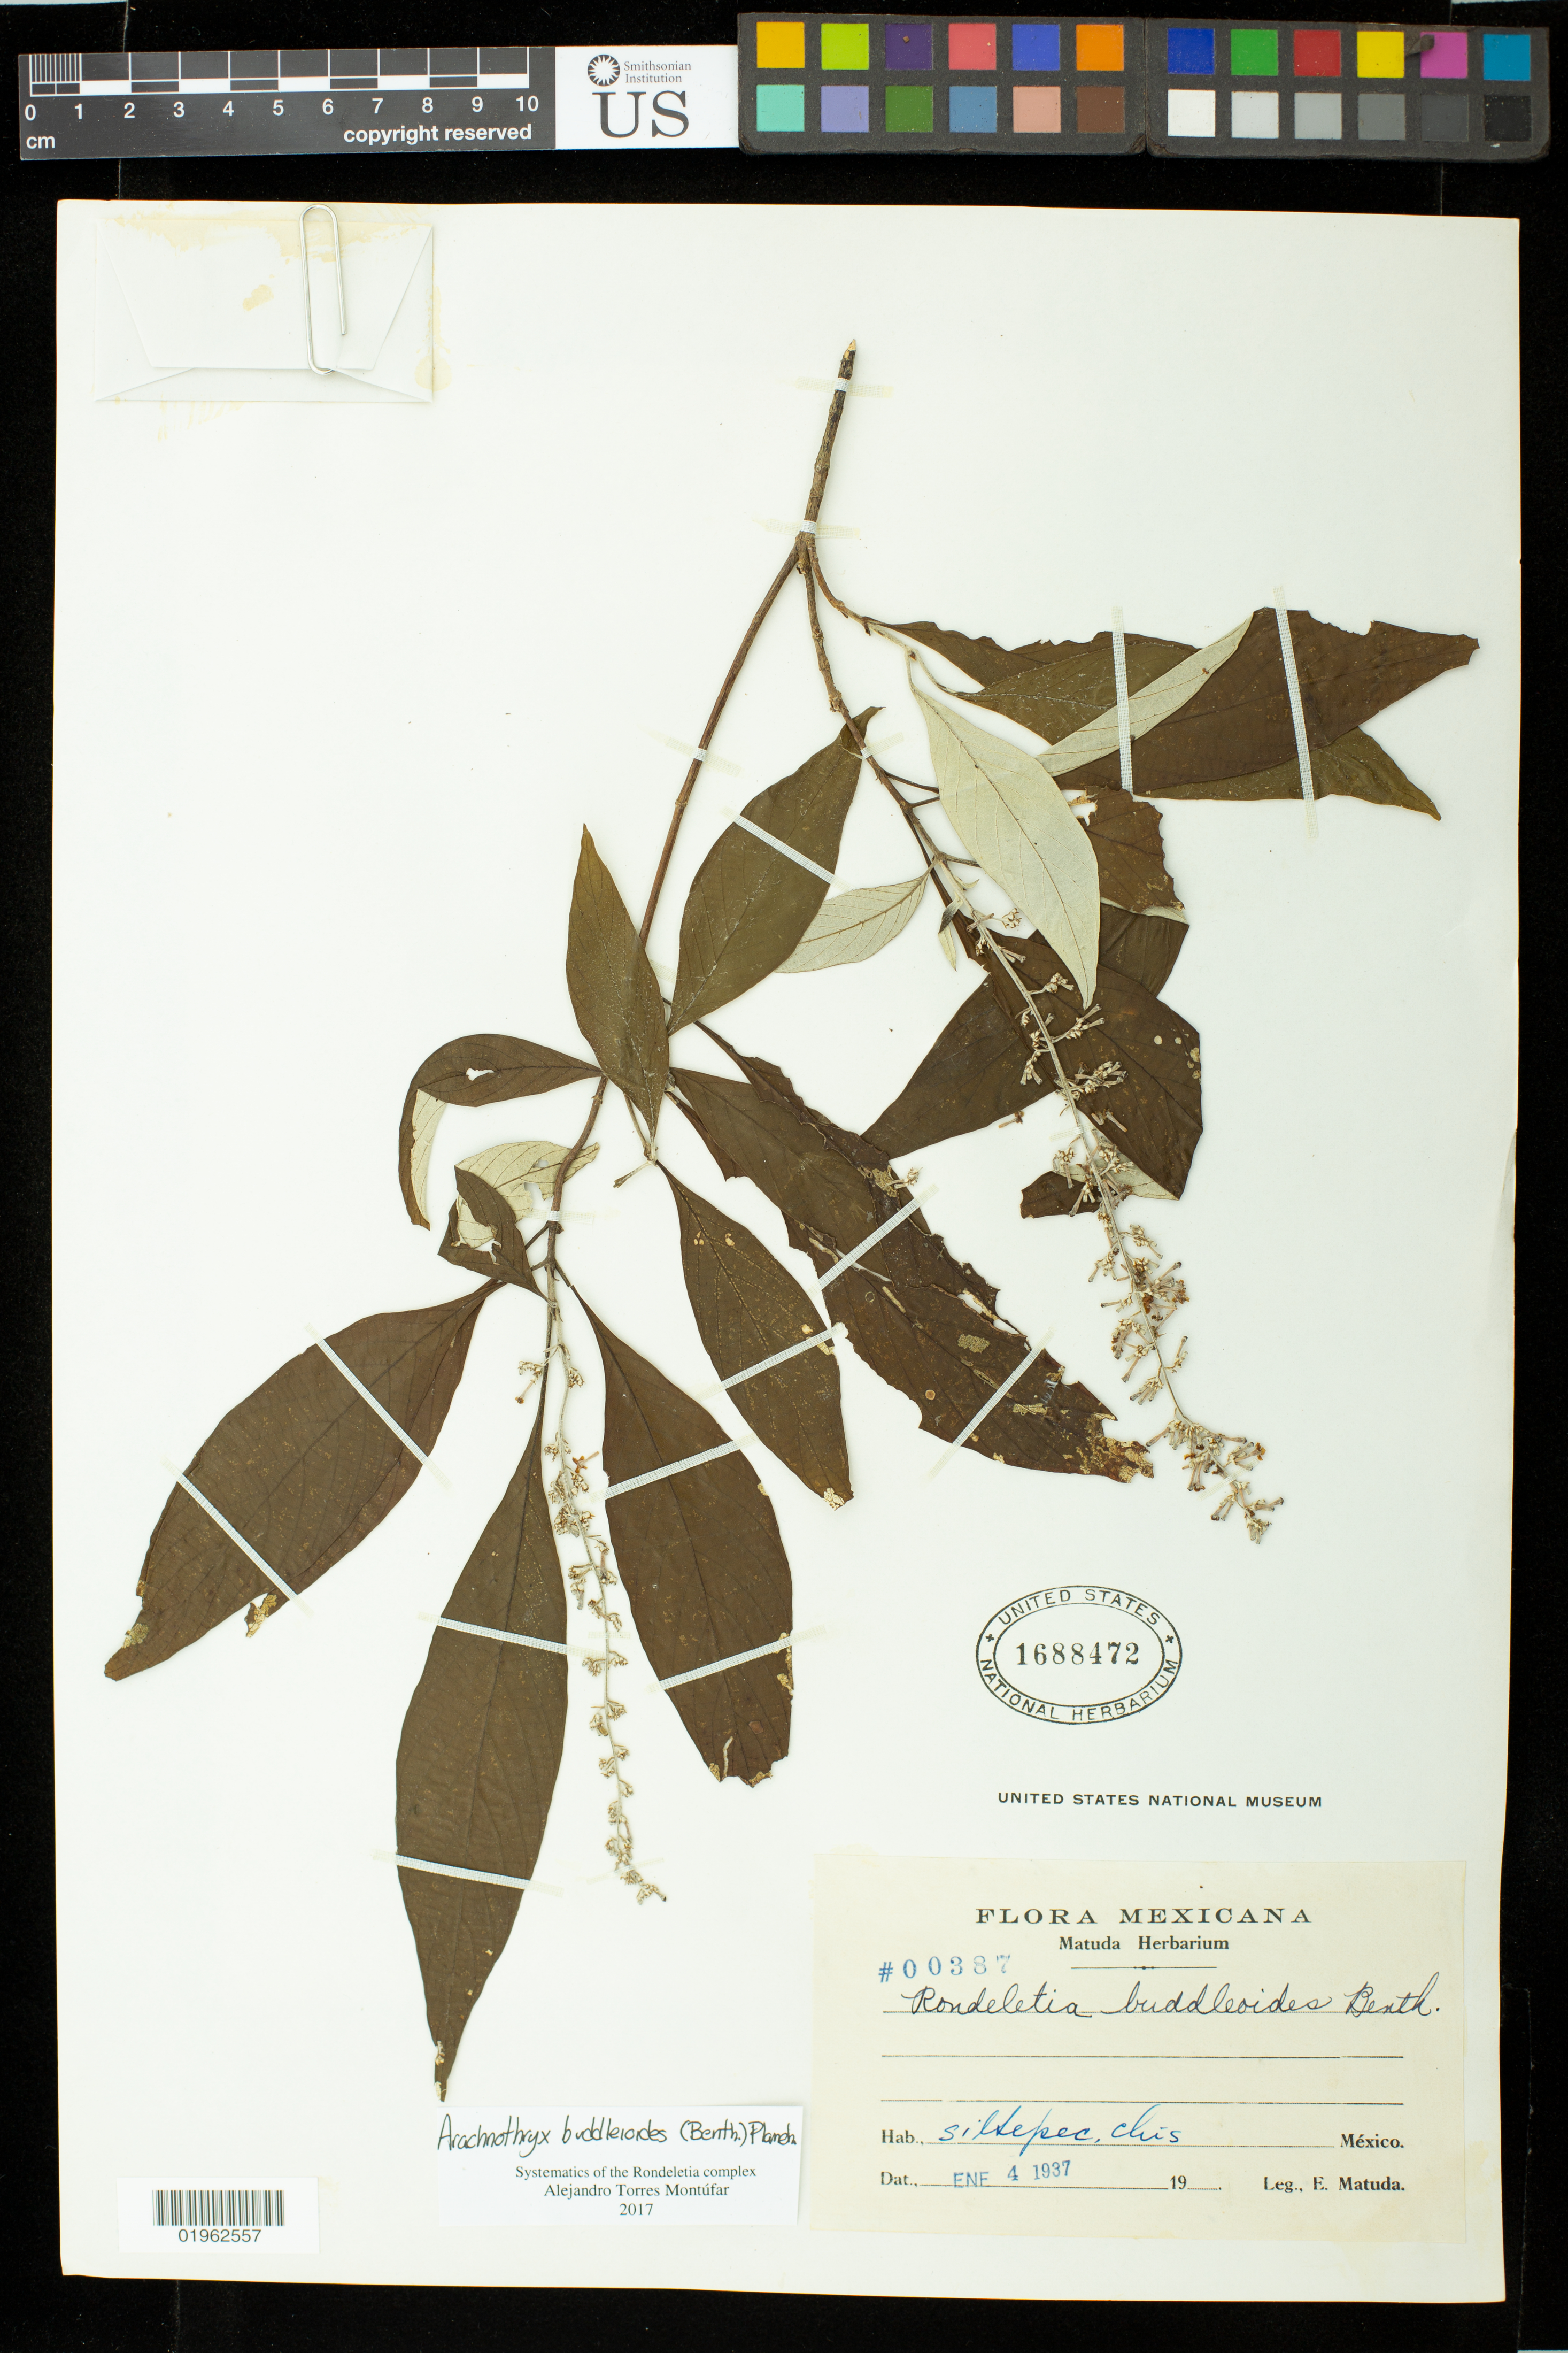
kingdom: Plantae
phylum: Tracheophyta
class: Magnoliopsida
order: Gentianales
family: Rubiaceae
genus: Arachnothryx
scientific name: Arachnothryx buddleioides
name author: (Benth.) Planch.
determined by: Torres Montufar, J. A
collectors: E. Matuda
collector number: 00387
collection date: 1937-01-04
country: Mexico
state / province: Chiapas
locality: Siltepec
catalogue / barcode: US 1688472